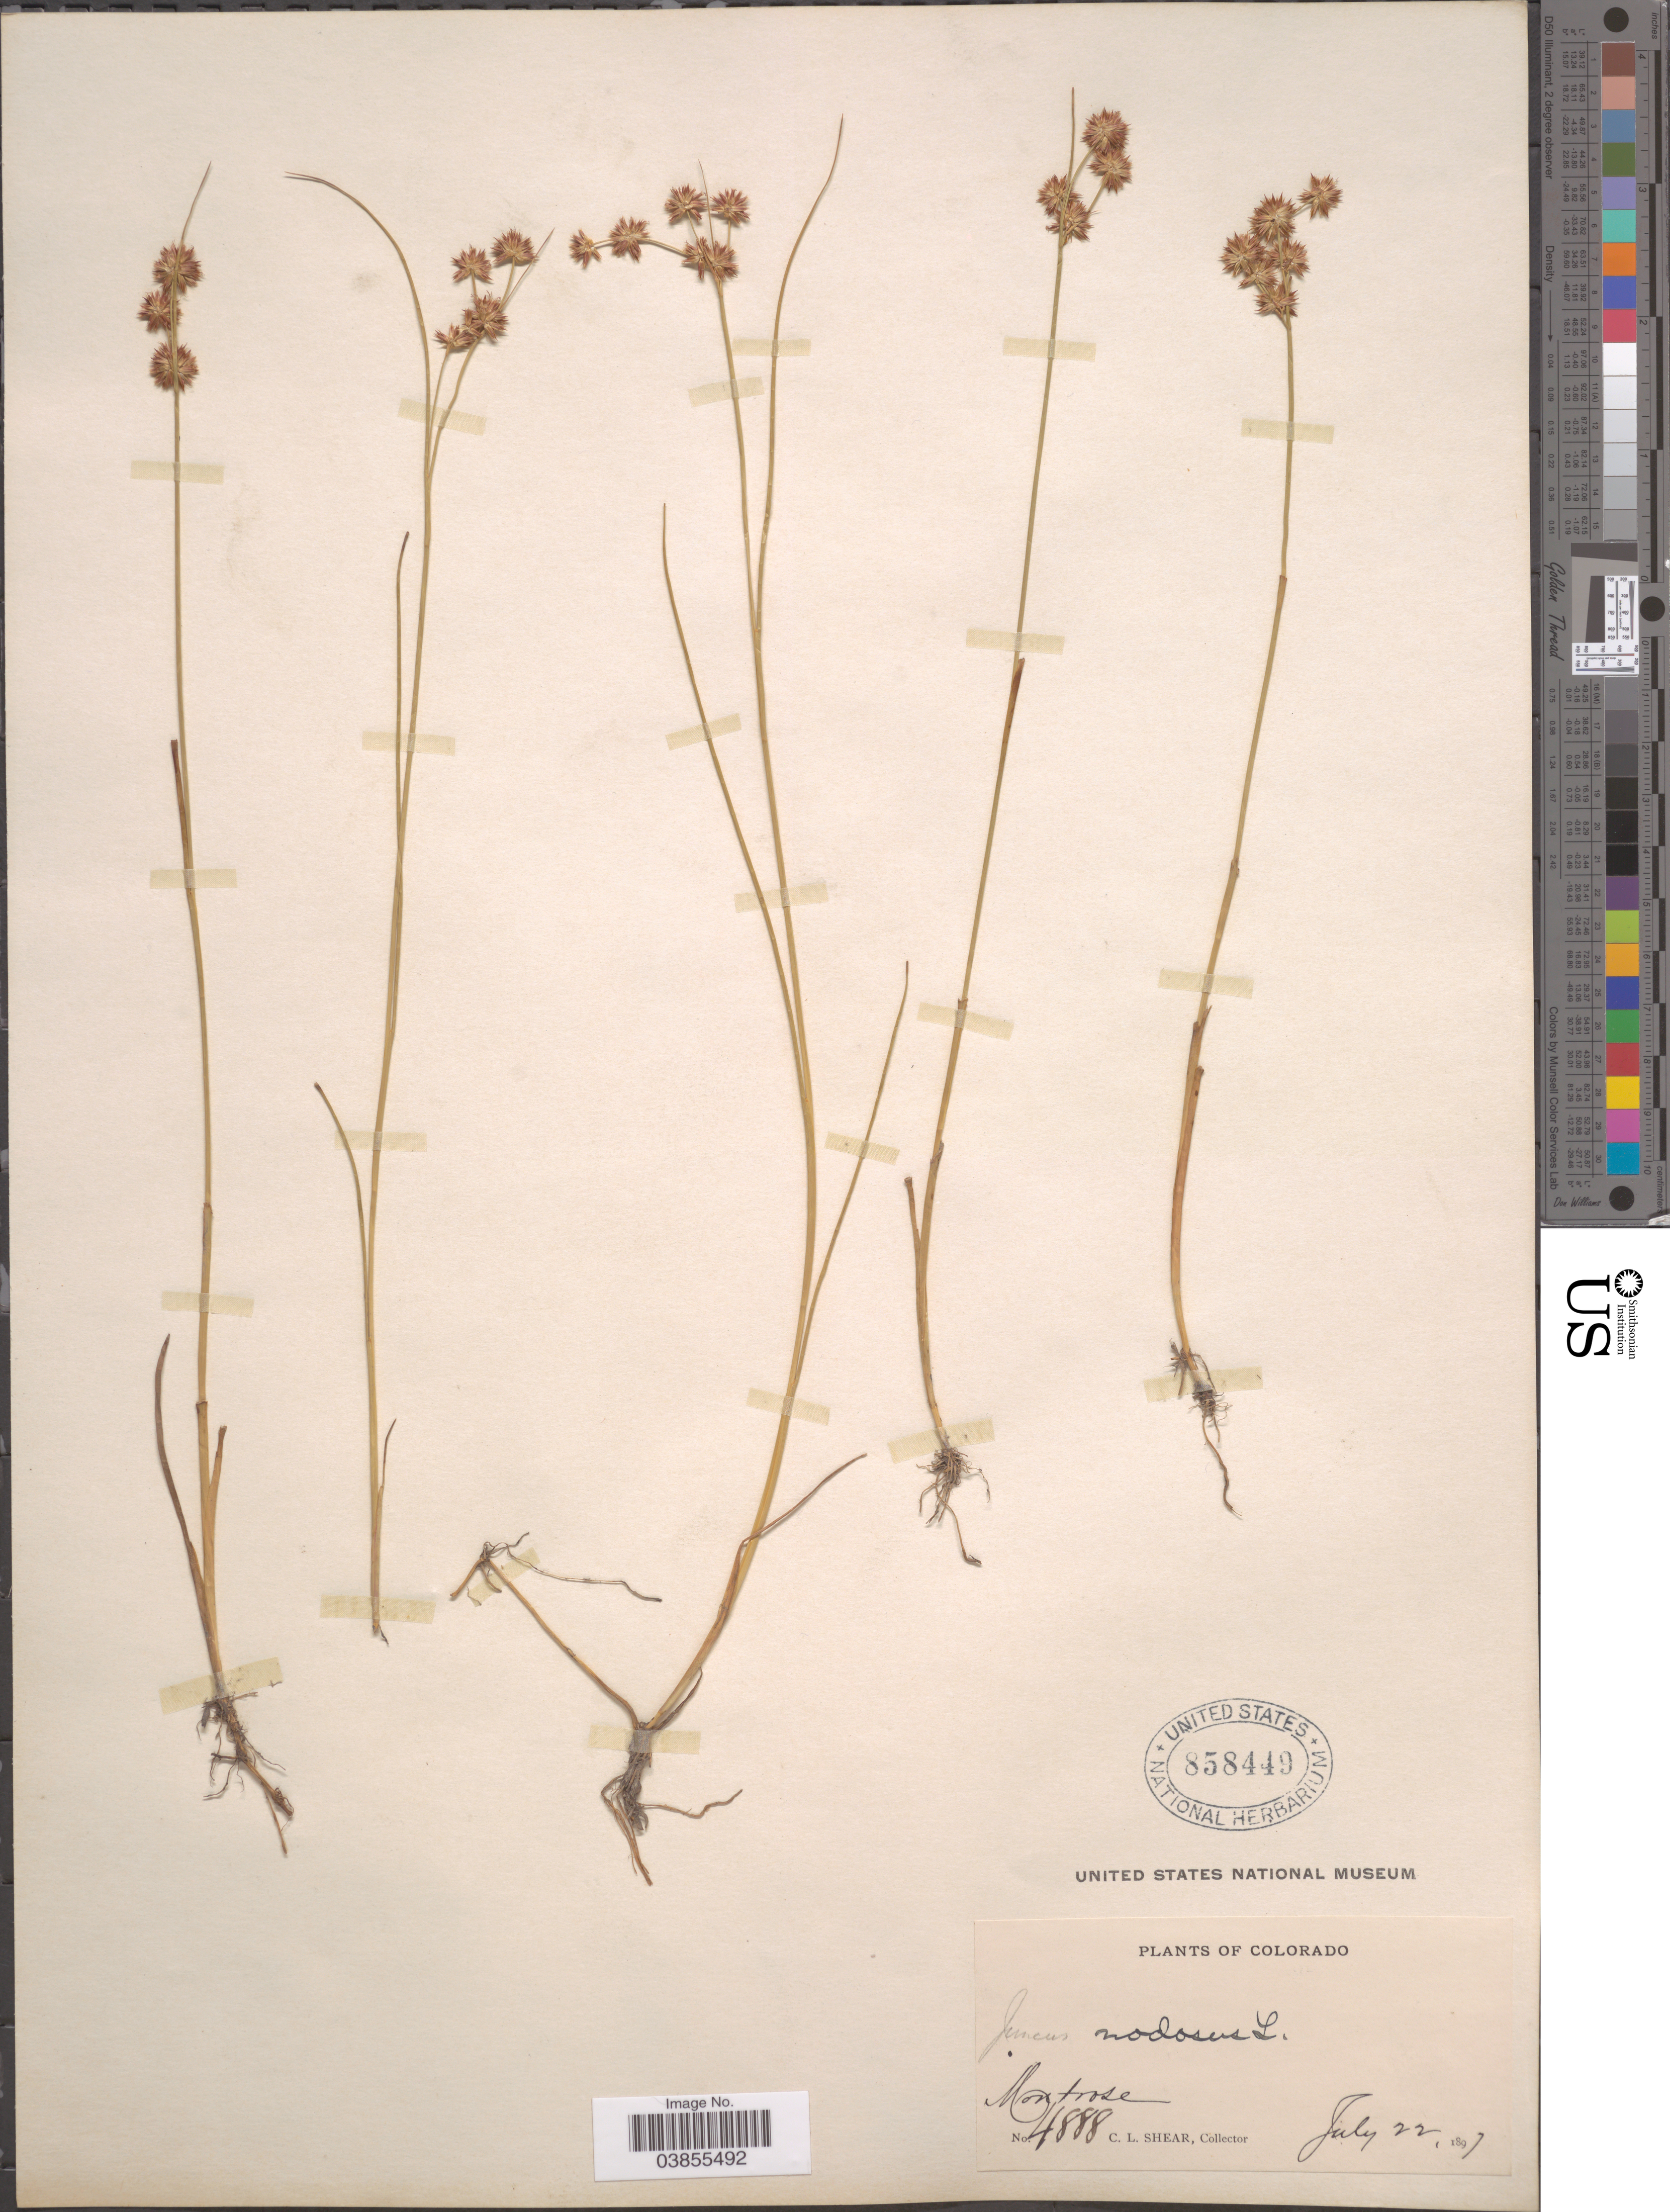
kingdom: Plantae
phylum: Tracheophyta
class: Liliopsida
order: Poales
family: Juncaceae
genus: Juncus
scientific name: Juncus nodosus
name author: L.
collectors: C. L. Shear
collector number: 4888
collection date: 1897-07-22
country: United States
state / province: Colorado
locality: Montrose.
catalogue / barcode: US 858449